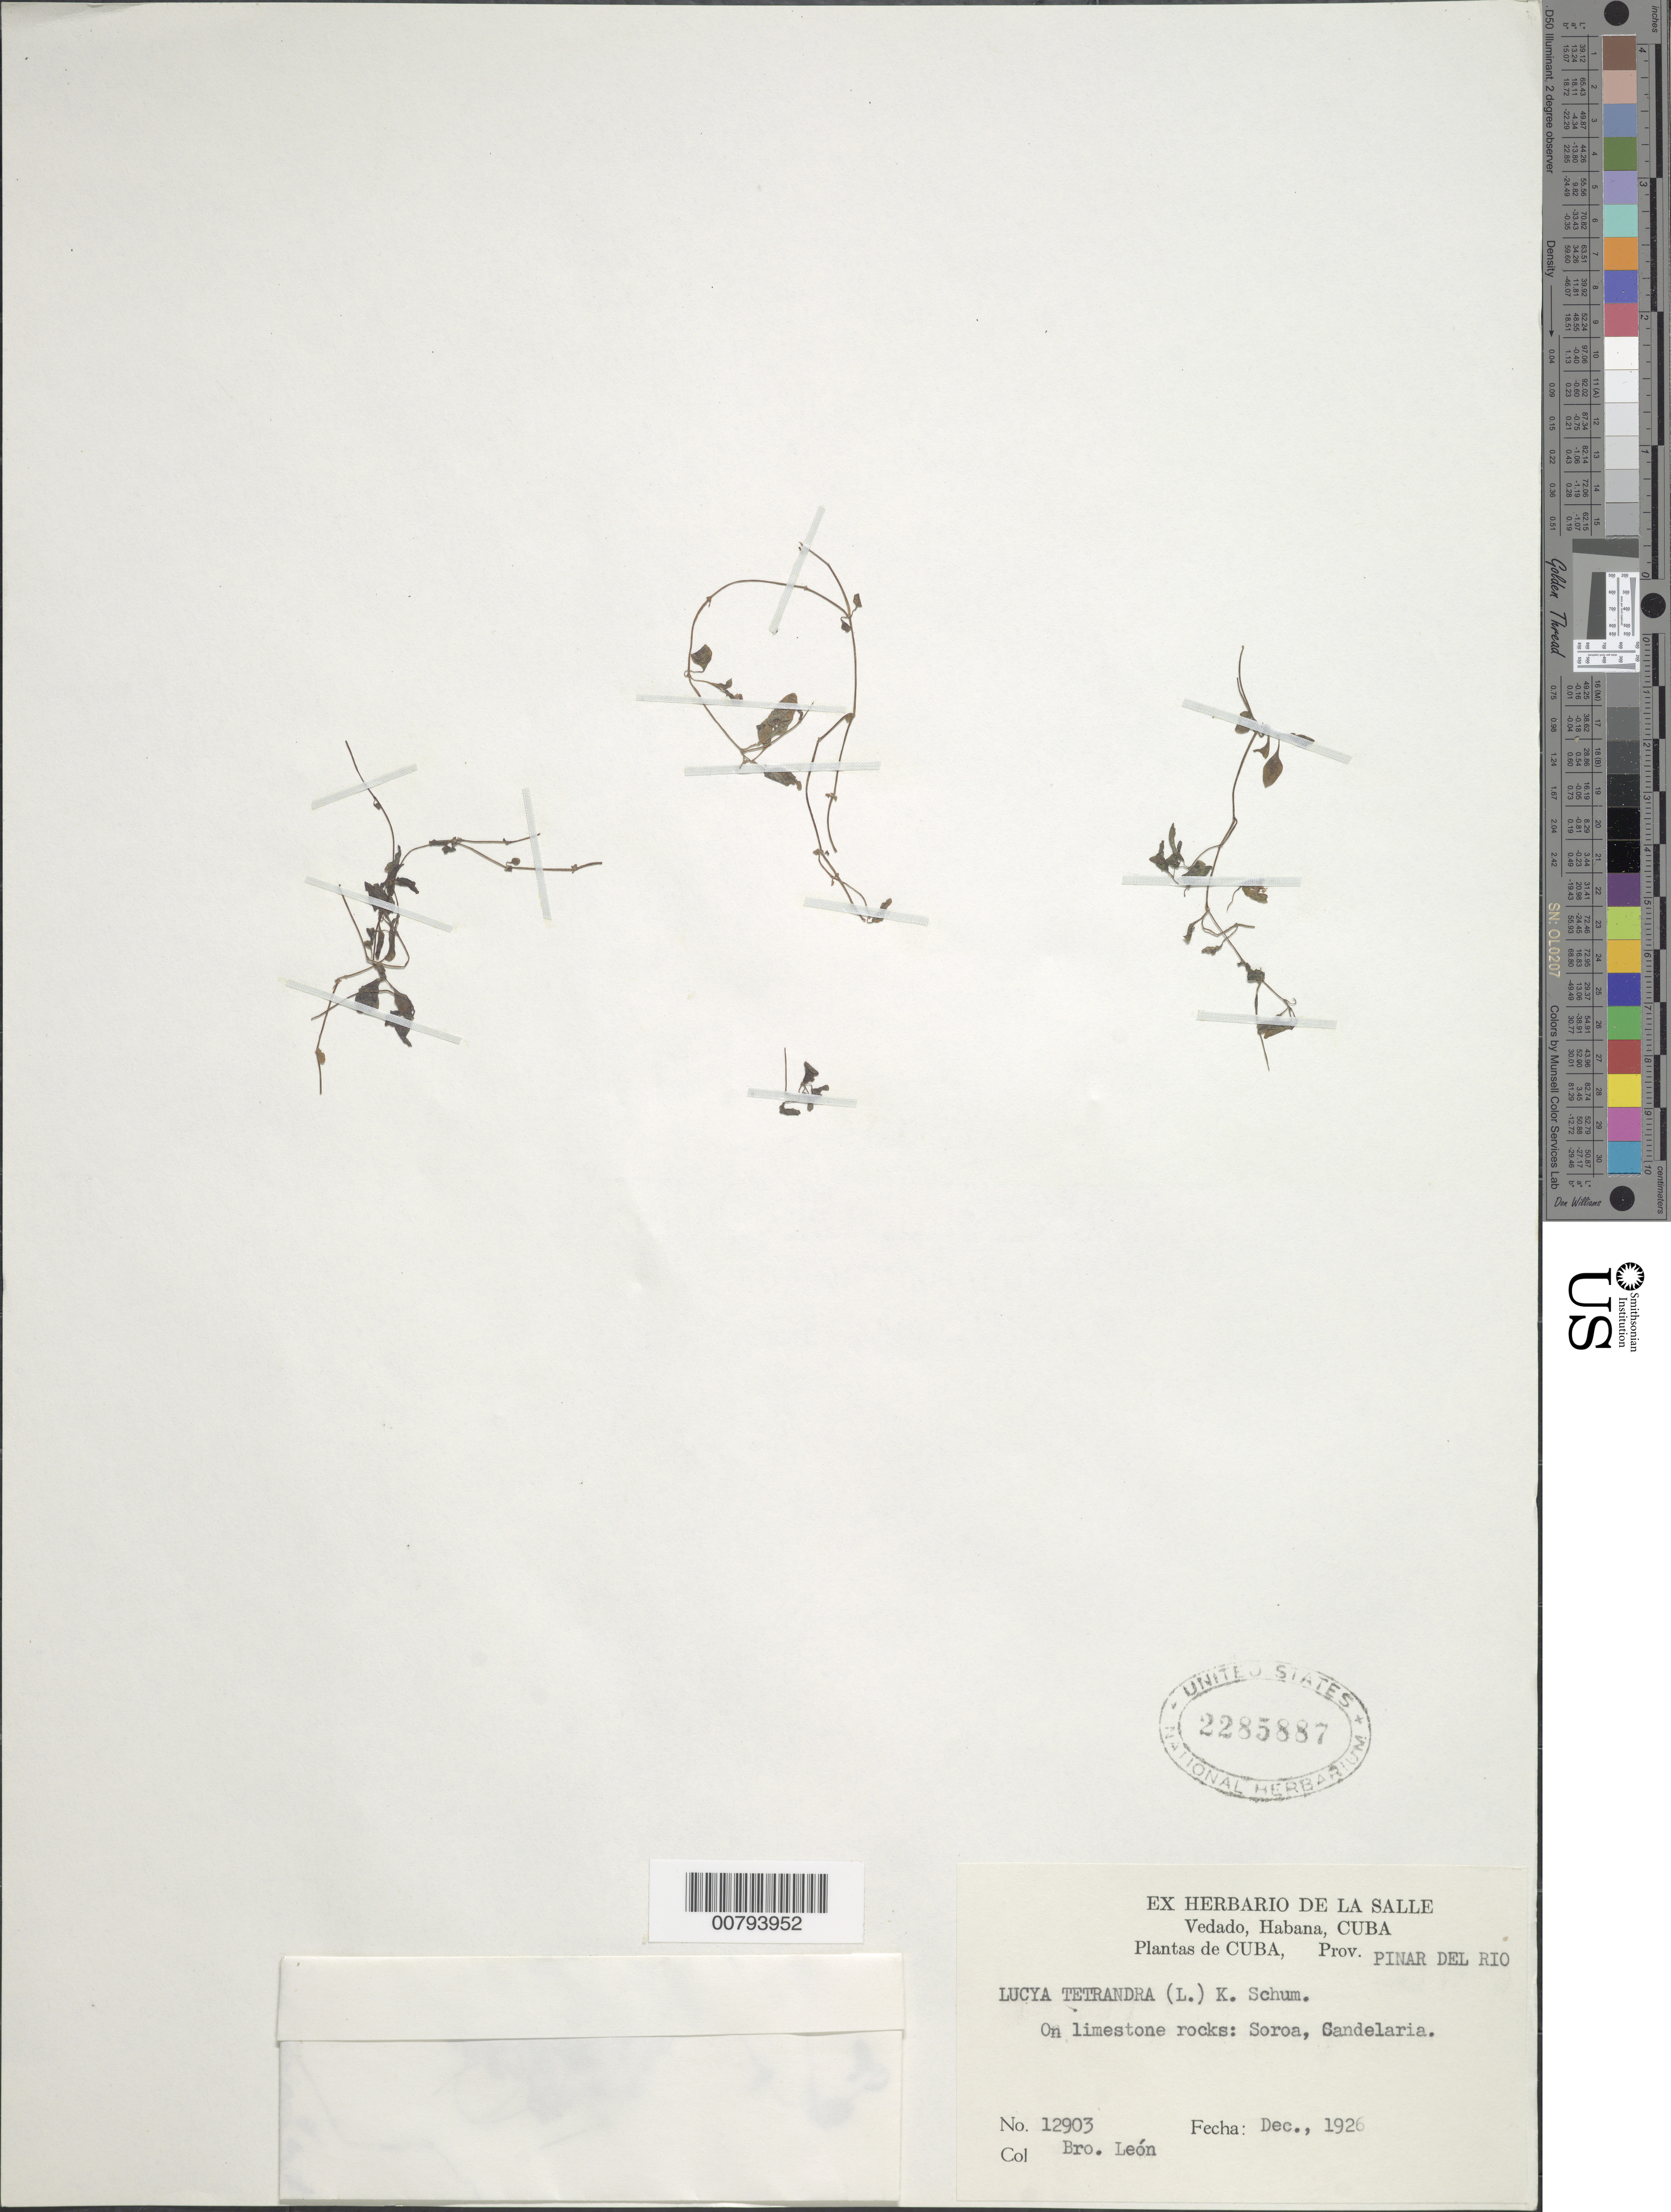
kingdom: Plantae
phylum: Tracheophyta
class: Magnoliopsida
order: Gentianales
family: Rubiaceae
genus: Lucya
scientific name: Lucya tetrandra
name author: (L.) K. Schum.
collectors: Bro. León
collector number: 12903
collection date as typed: Dec 1926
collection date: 1926-12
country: Cuba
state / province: Pinar del Río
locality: Soroa, Candelaria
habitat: On limestone rocks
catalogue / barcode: US 1390581